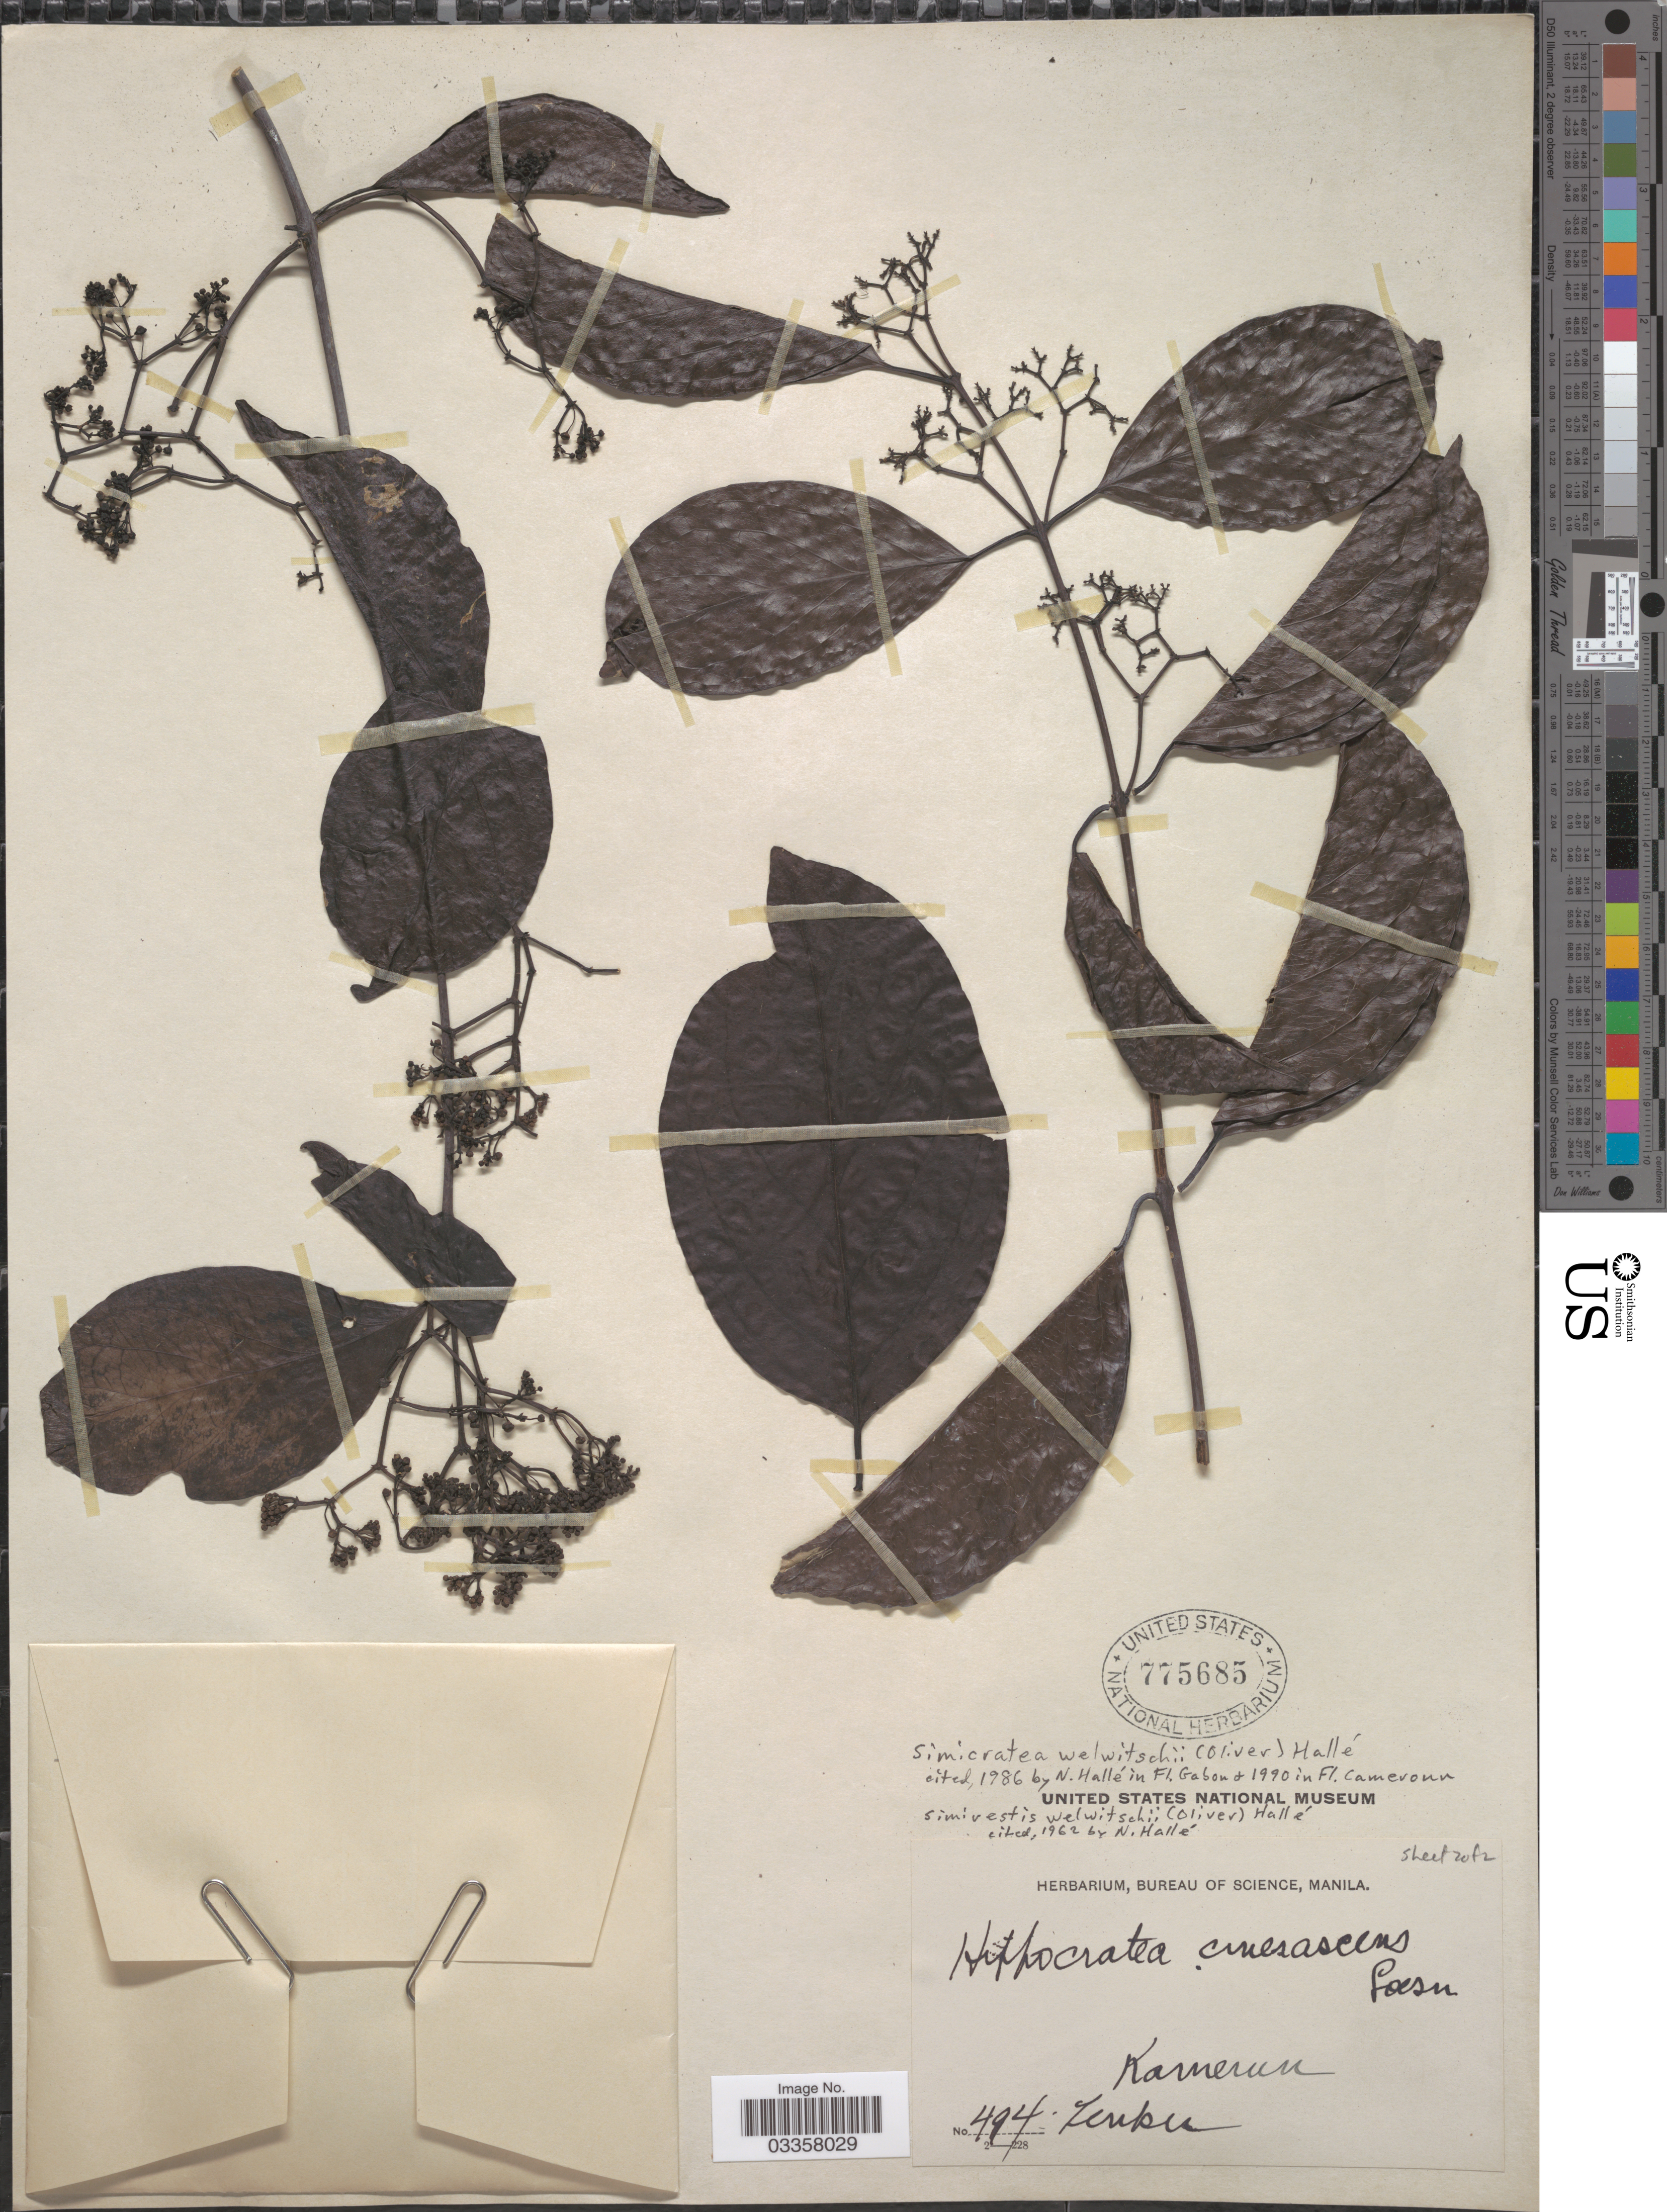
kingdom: Plantae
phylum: Tracheophyta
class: Magnoliopsida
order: Celastrales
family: Celastraceae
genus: Simicratea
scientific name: Simicratea welwitschii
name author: (Oliv.) N. Hallé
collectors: Zenker, --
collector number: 494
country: Cameroon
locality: Kamerun.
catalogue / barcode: US 775685